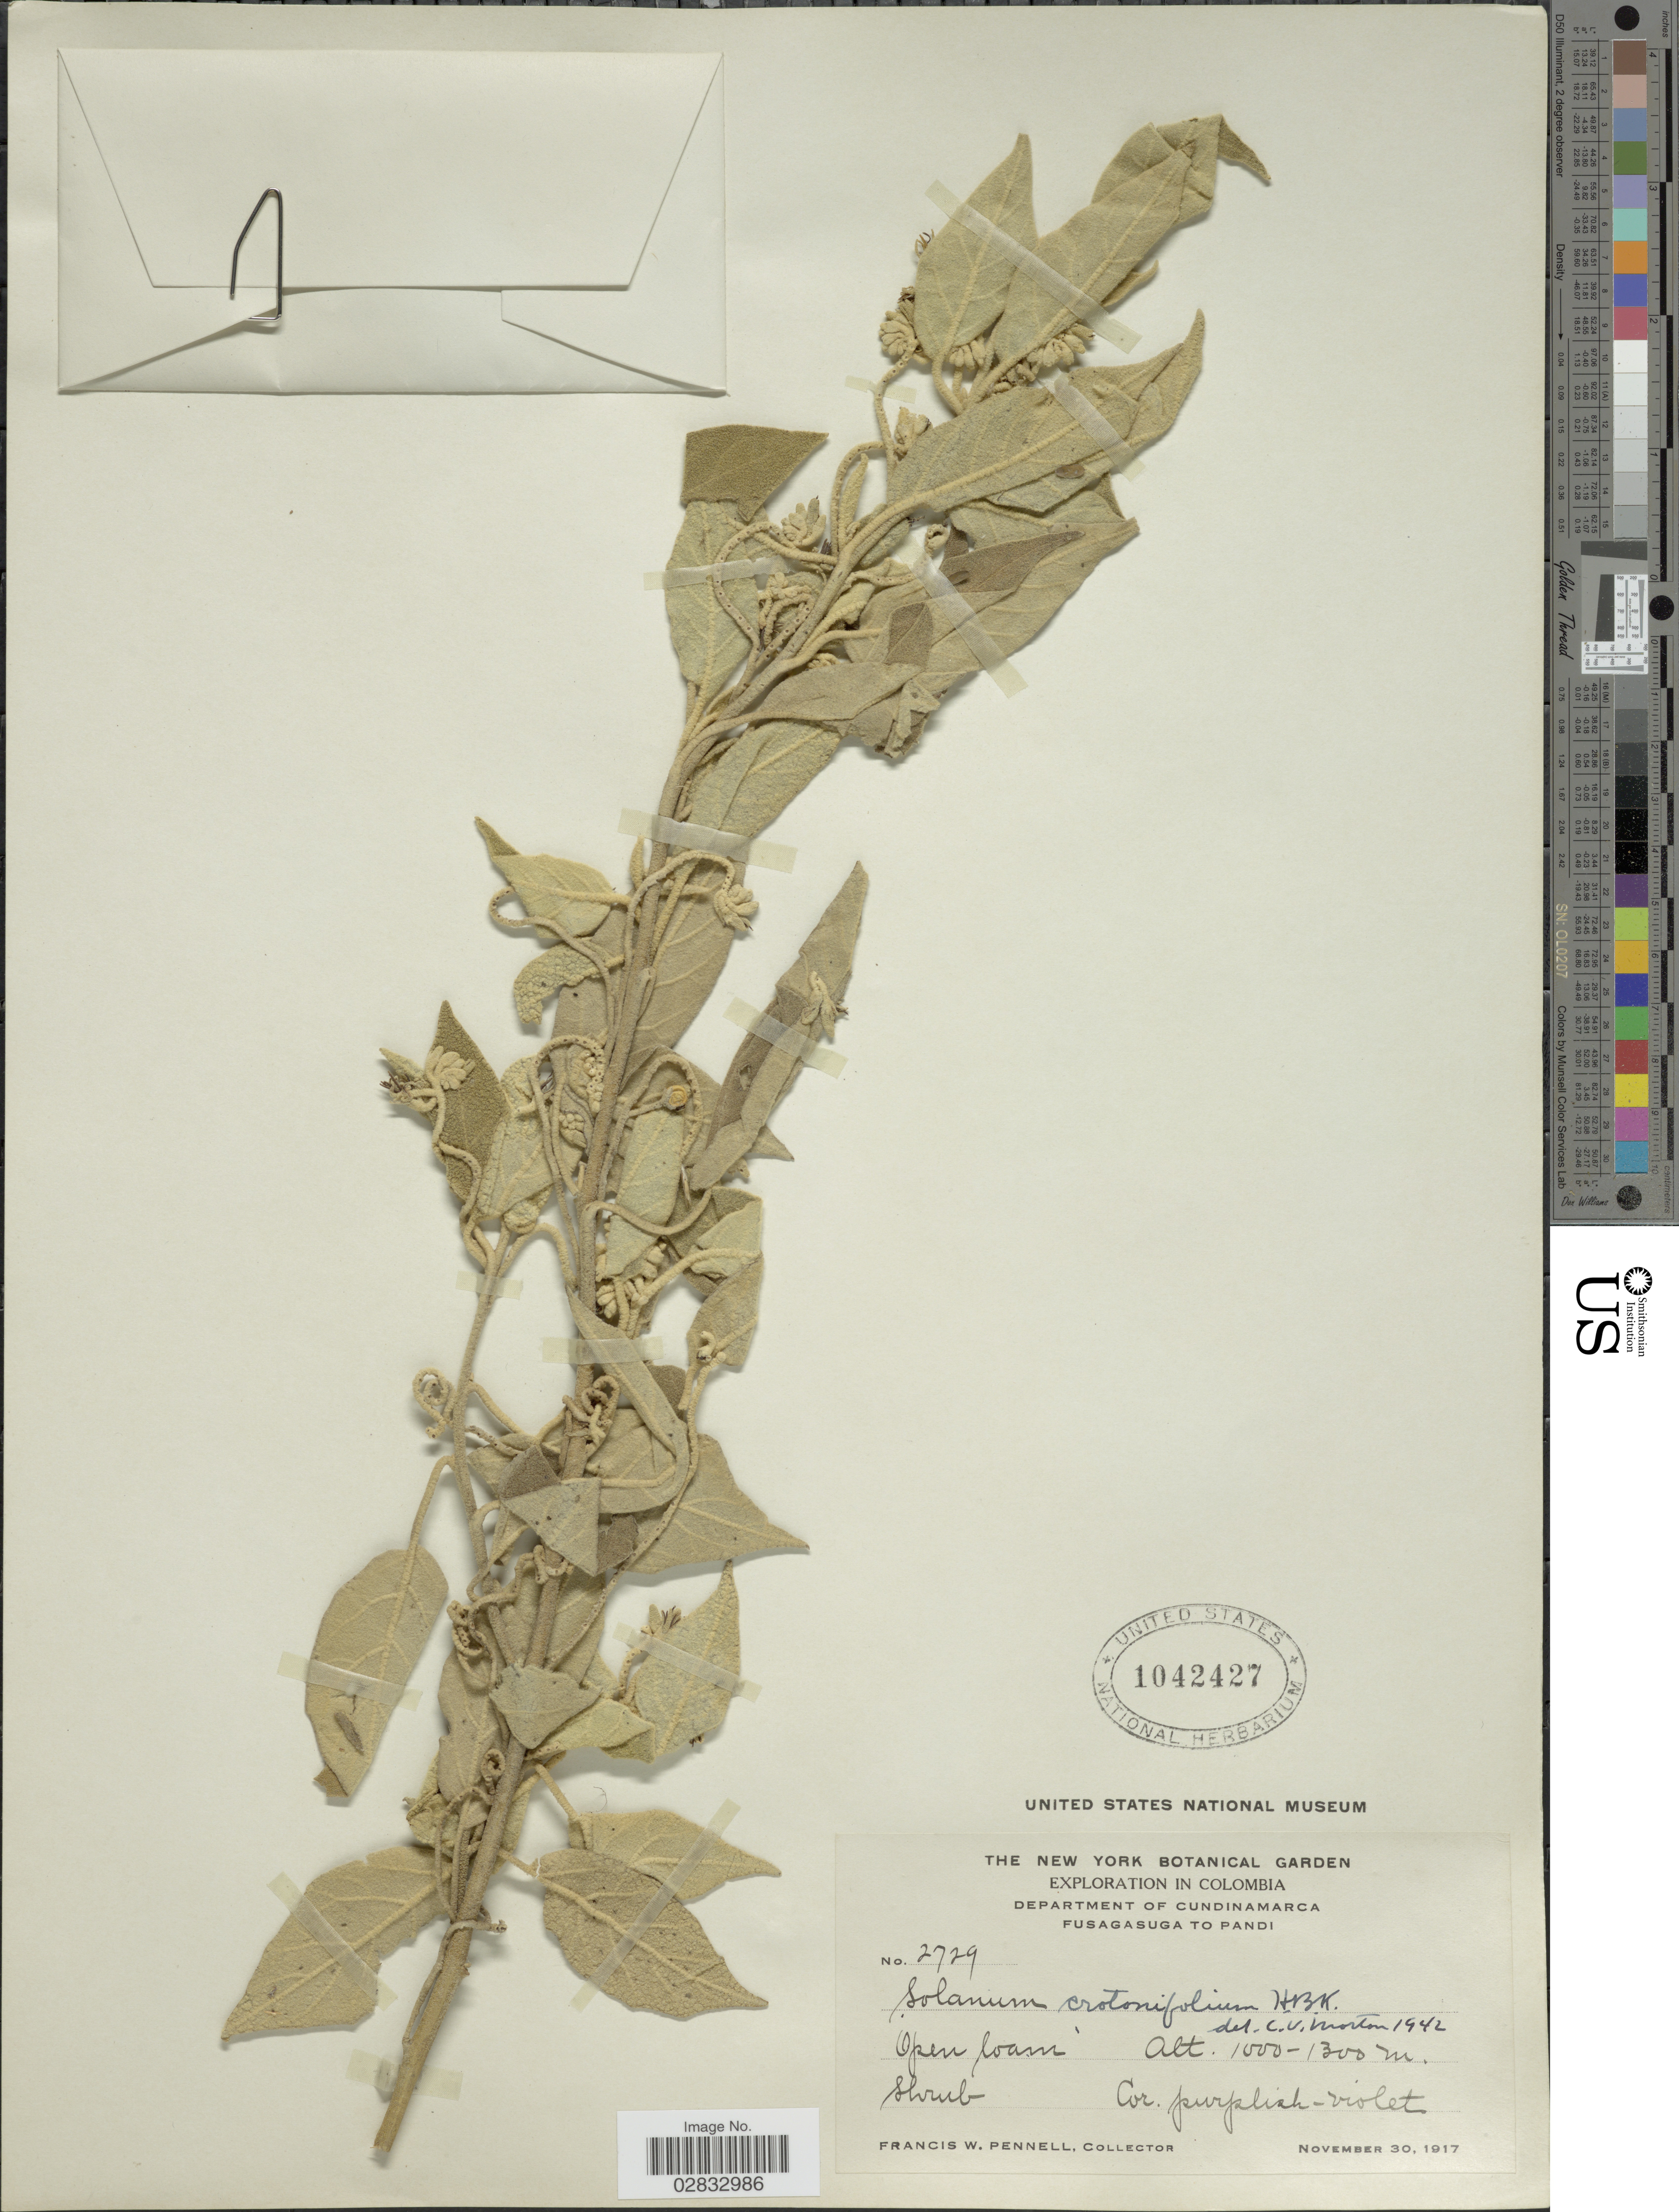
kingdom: Plantae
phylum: Tracheophyta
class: Magnoliopsida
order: Solanales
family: Solanaceae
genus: Solanum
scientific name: Solanum crotonifolium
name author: Dunal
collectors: F. W. Pennell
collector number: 2729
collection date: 1917-11-30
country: Colombia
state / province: Cundinamarca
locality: Department of Cundinamarca. Fusagasuga to Pandi.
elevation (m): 1000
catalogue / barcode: US 1042427